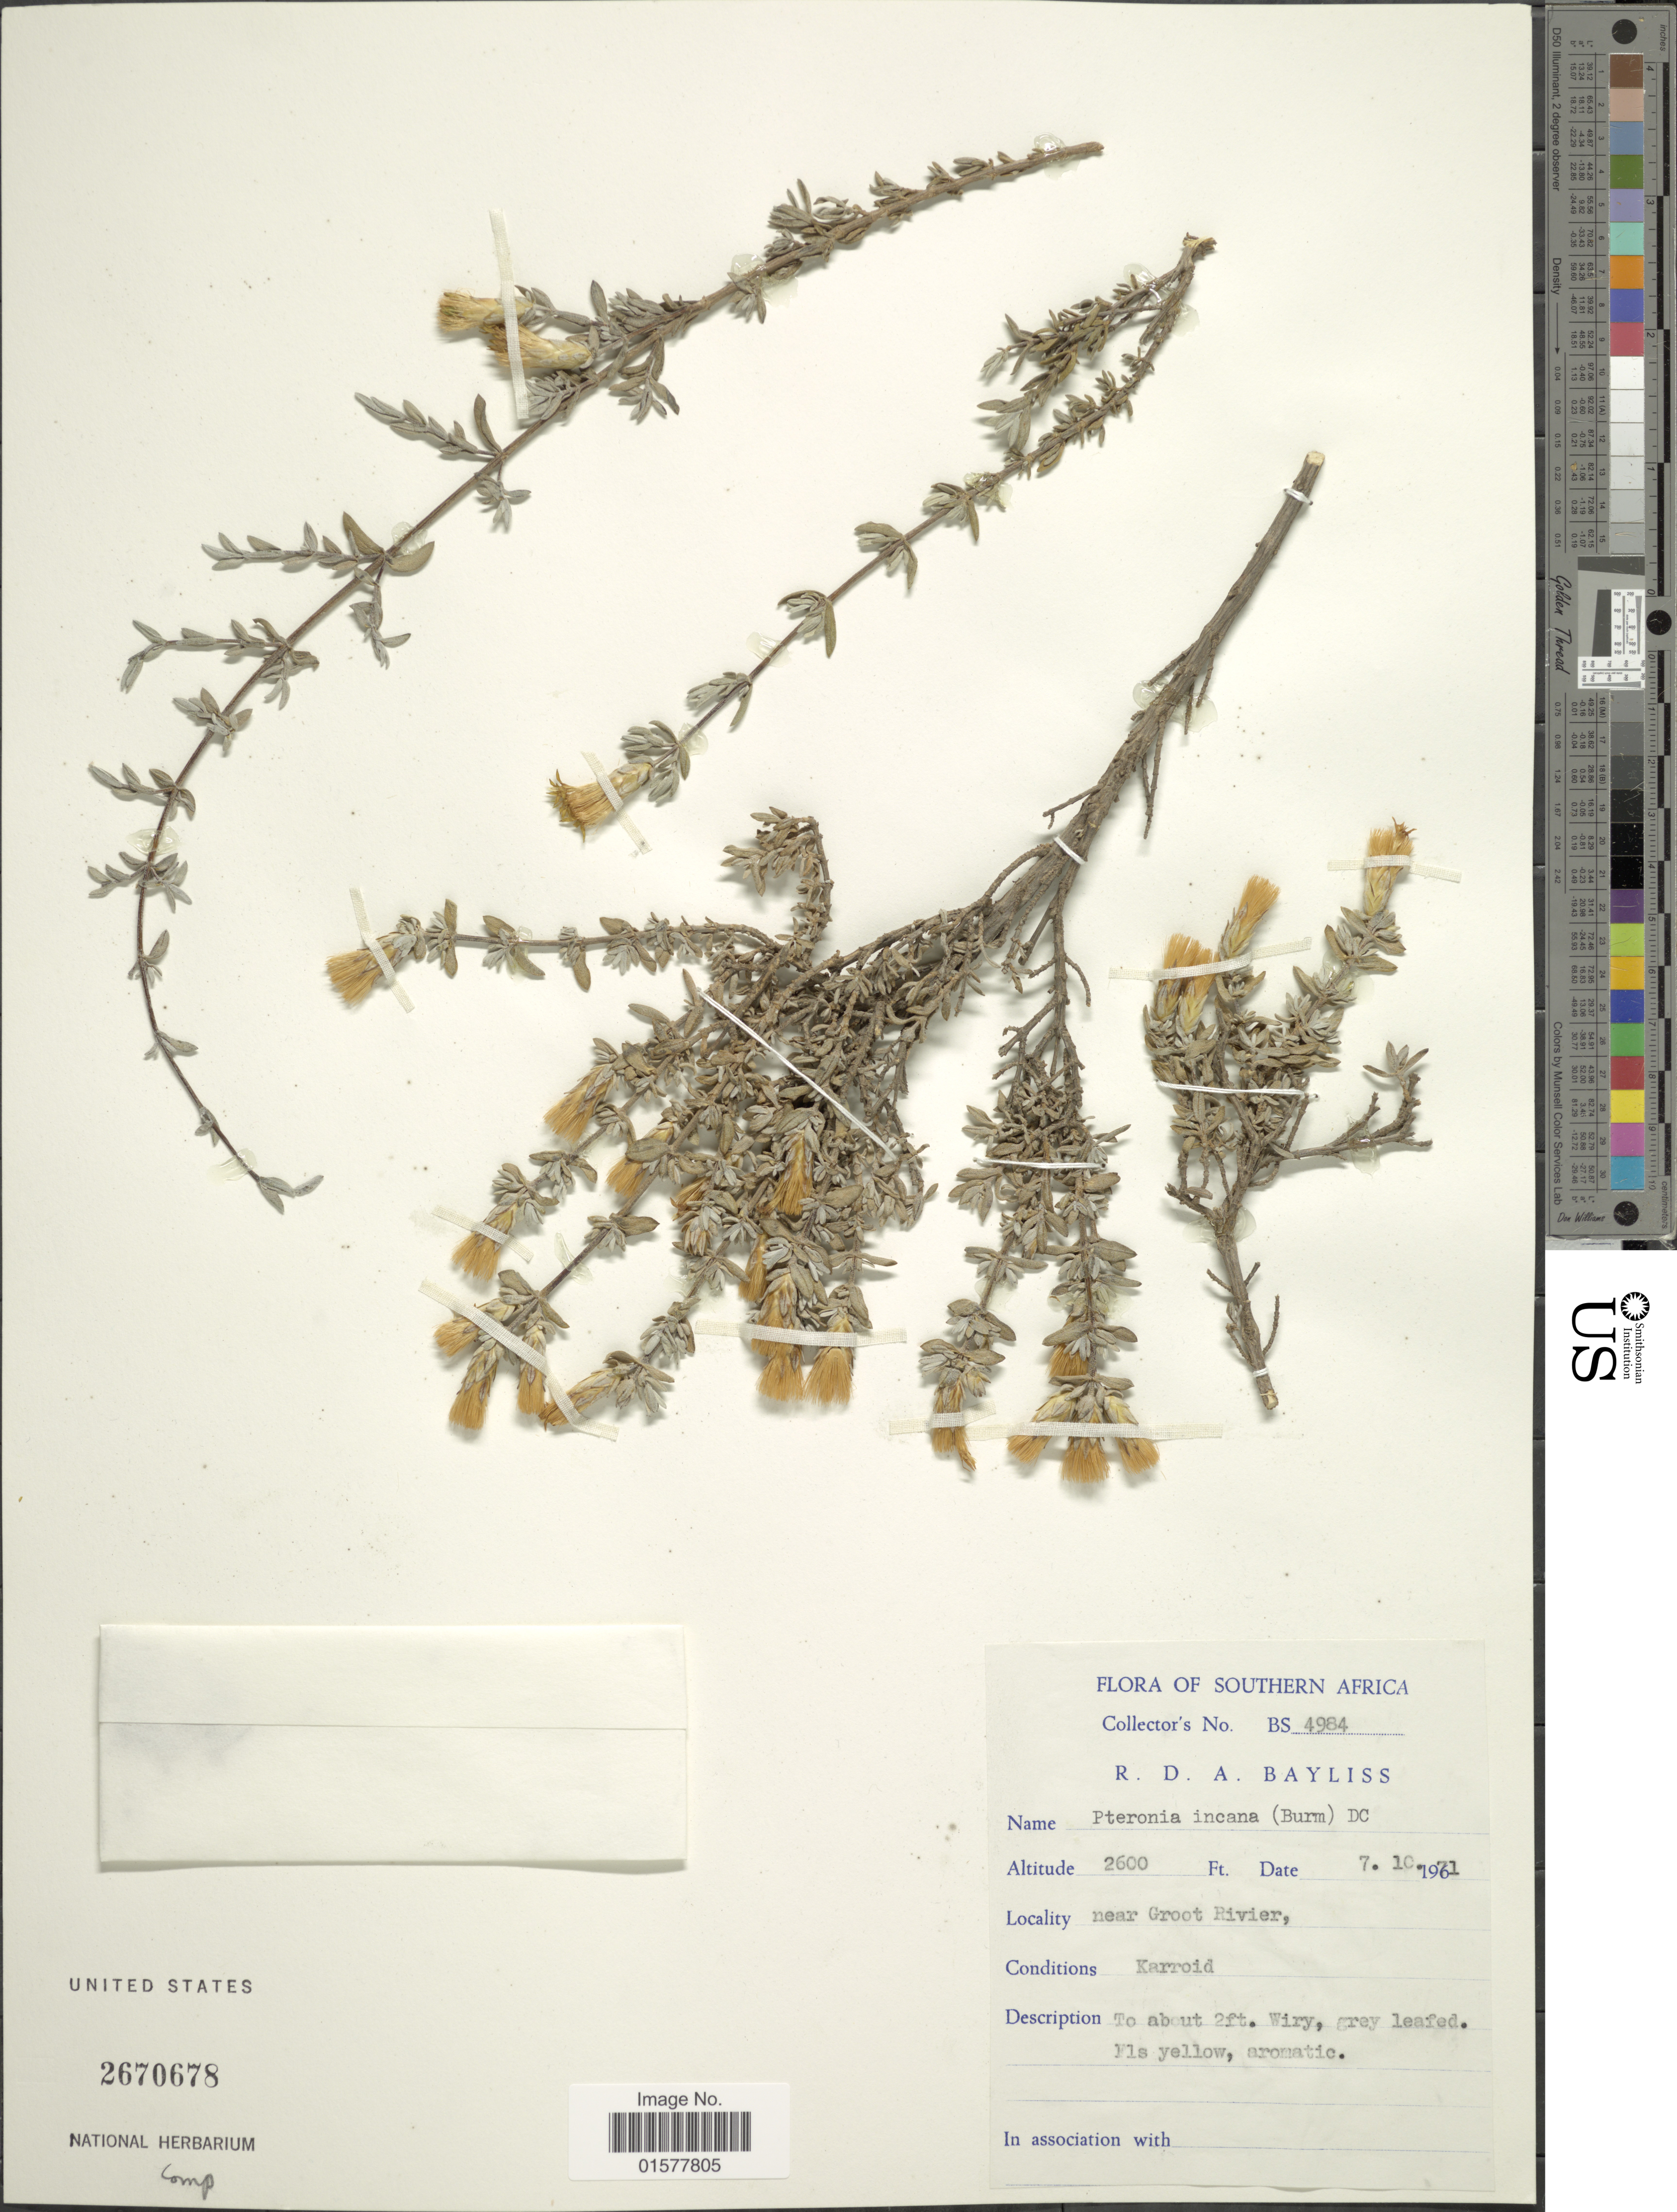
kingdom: Plantae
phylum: Tracheophyta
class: Magnoliopsida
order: Asterales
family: Asteraceae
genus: Pteronia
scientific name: Pteronia incana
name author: DC.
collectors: R. Bayliss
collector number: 4984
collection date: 1971-10-07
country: South Africa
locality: Southern Africa, Near Groot River,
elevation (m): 792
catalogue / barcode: US 2670678